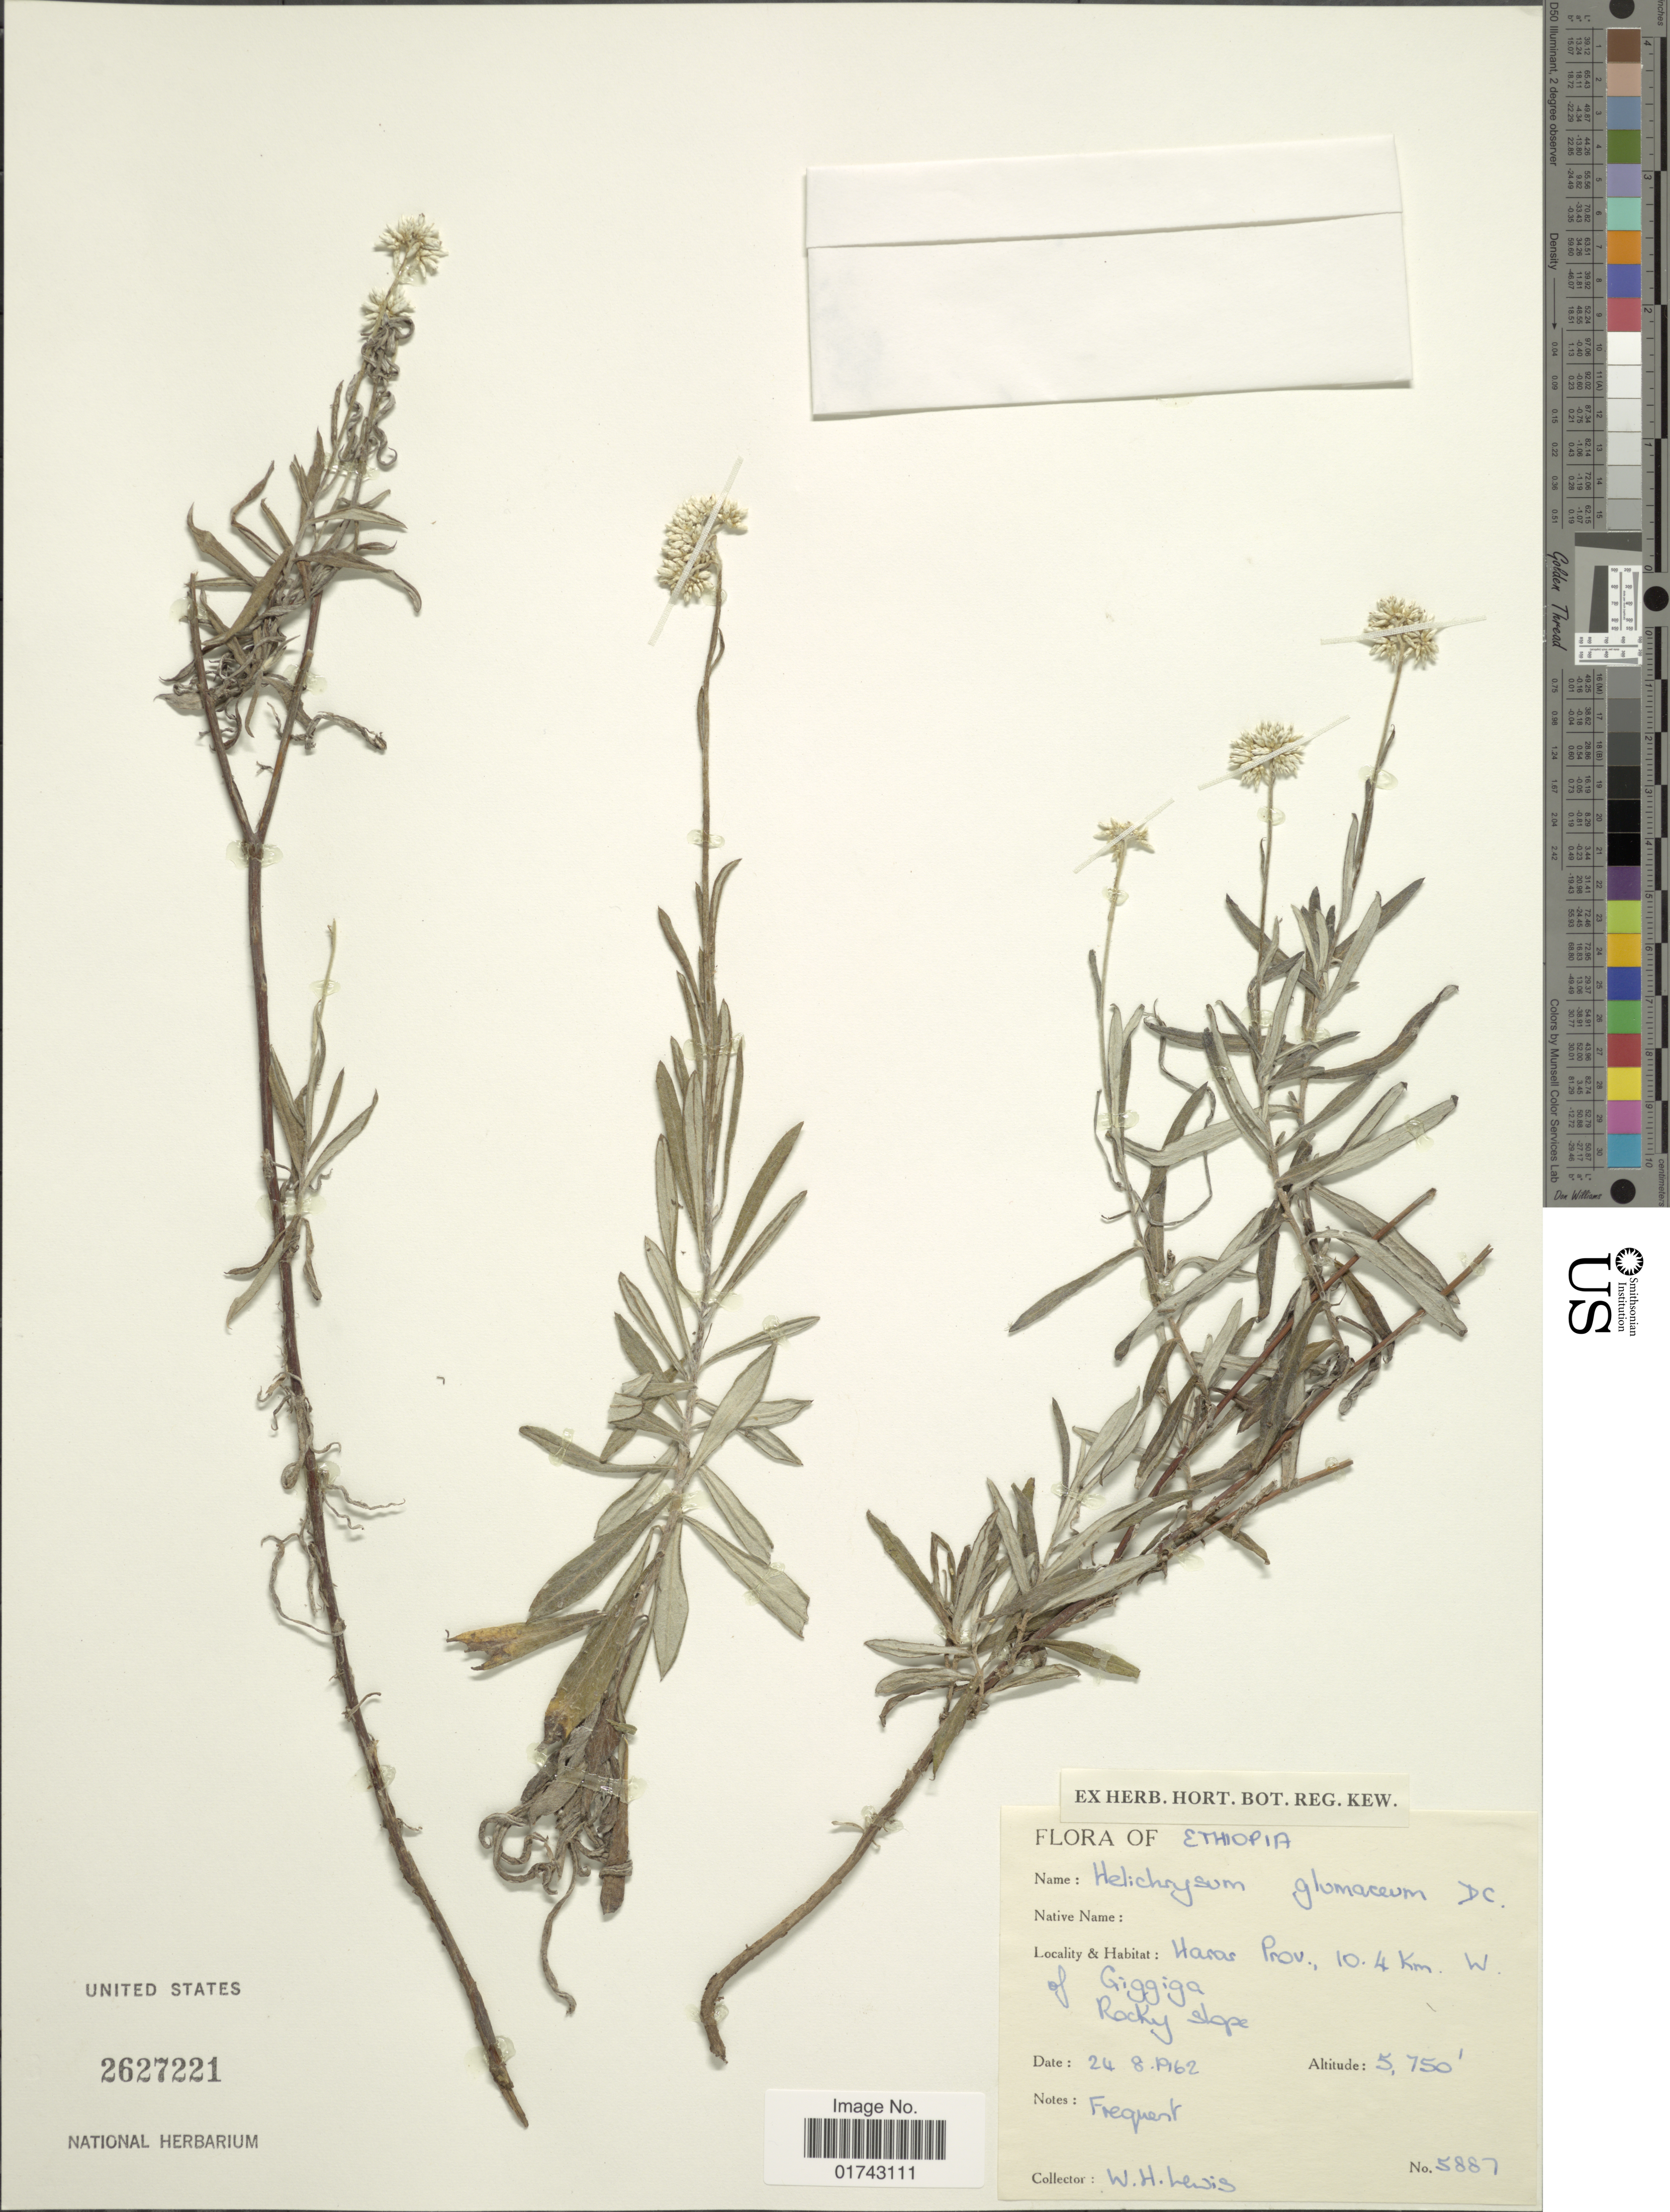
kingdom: Plantae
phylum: Tracheophyta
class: Magnoliopsida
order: Asterales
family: Asteraceae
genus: Helichrysum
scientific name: Helichrysum glumaceum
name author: DC.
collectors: W. H. Lewis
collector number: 5887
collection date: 1962-08-24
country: Ethiopia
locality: Harar Prov., 10.4 Km. W. of Giggiga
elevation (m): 1753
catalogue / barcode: US 2627221